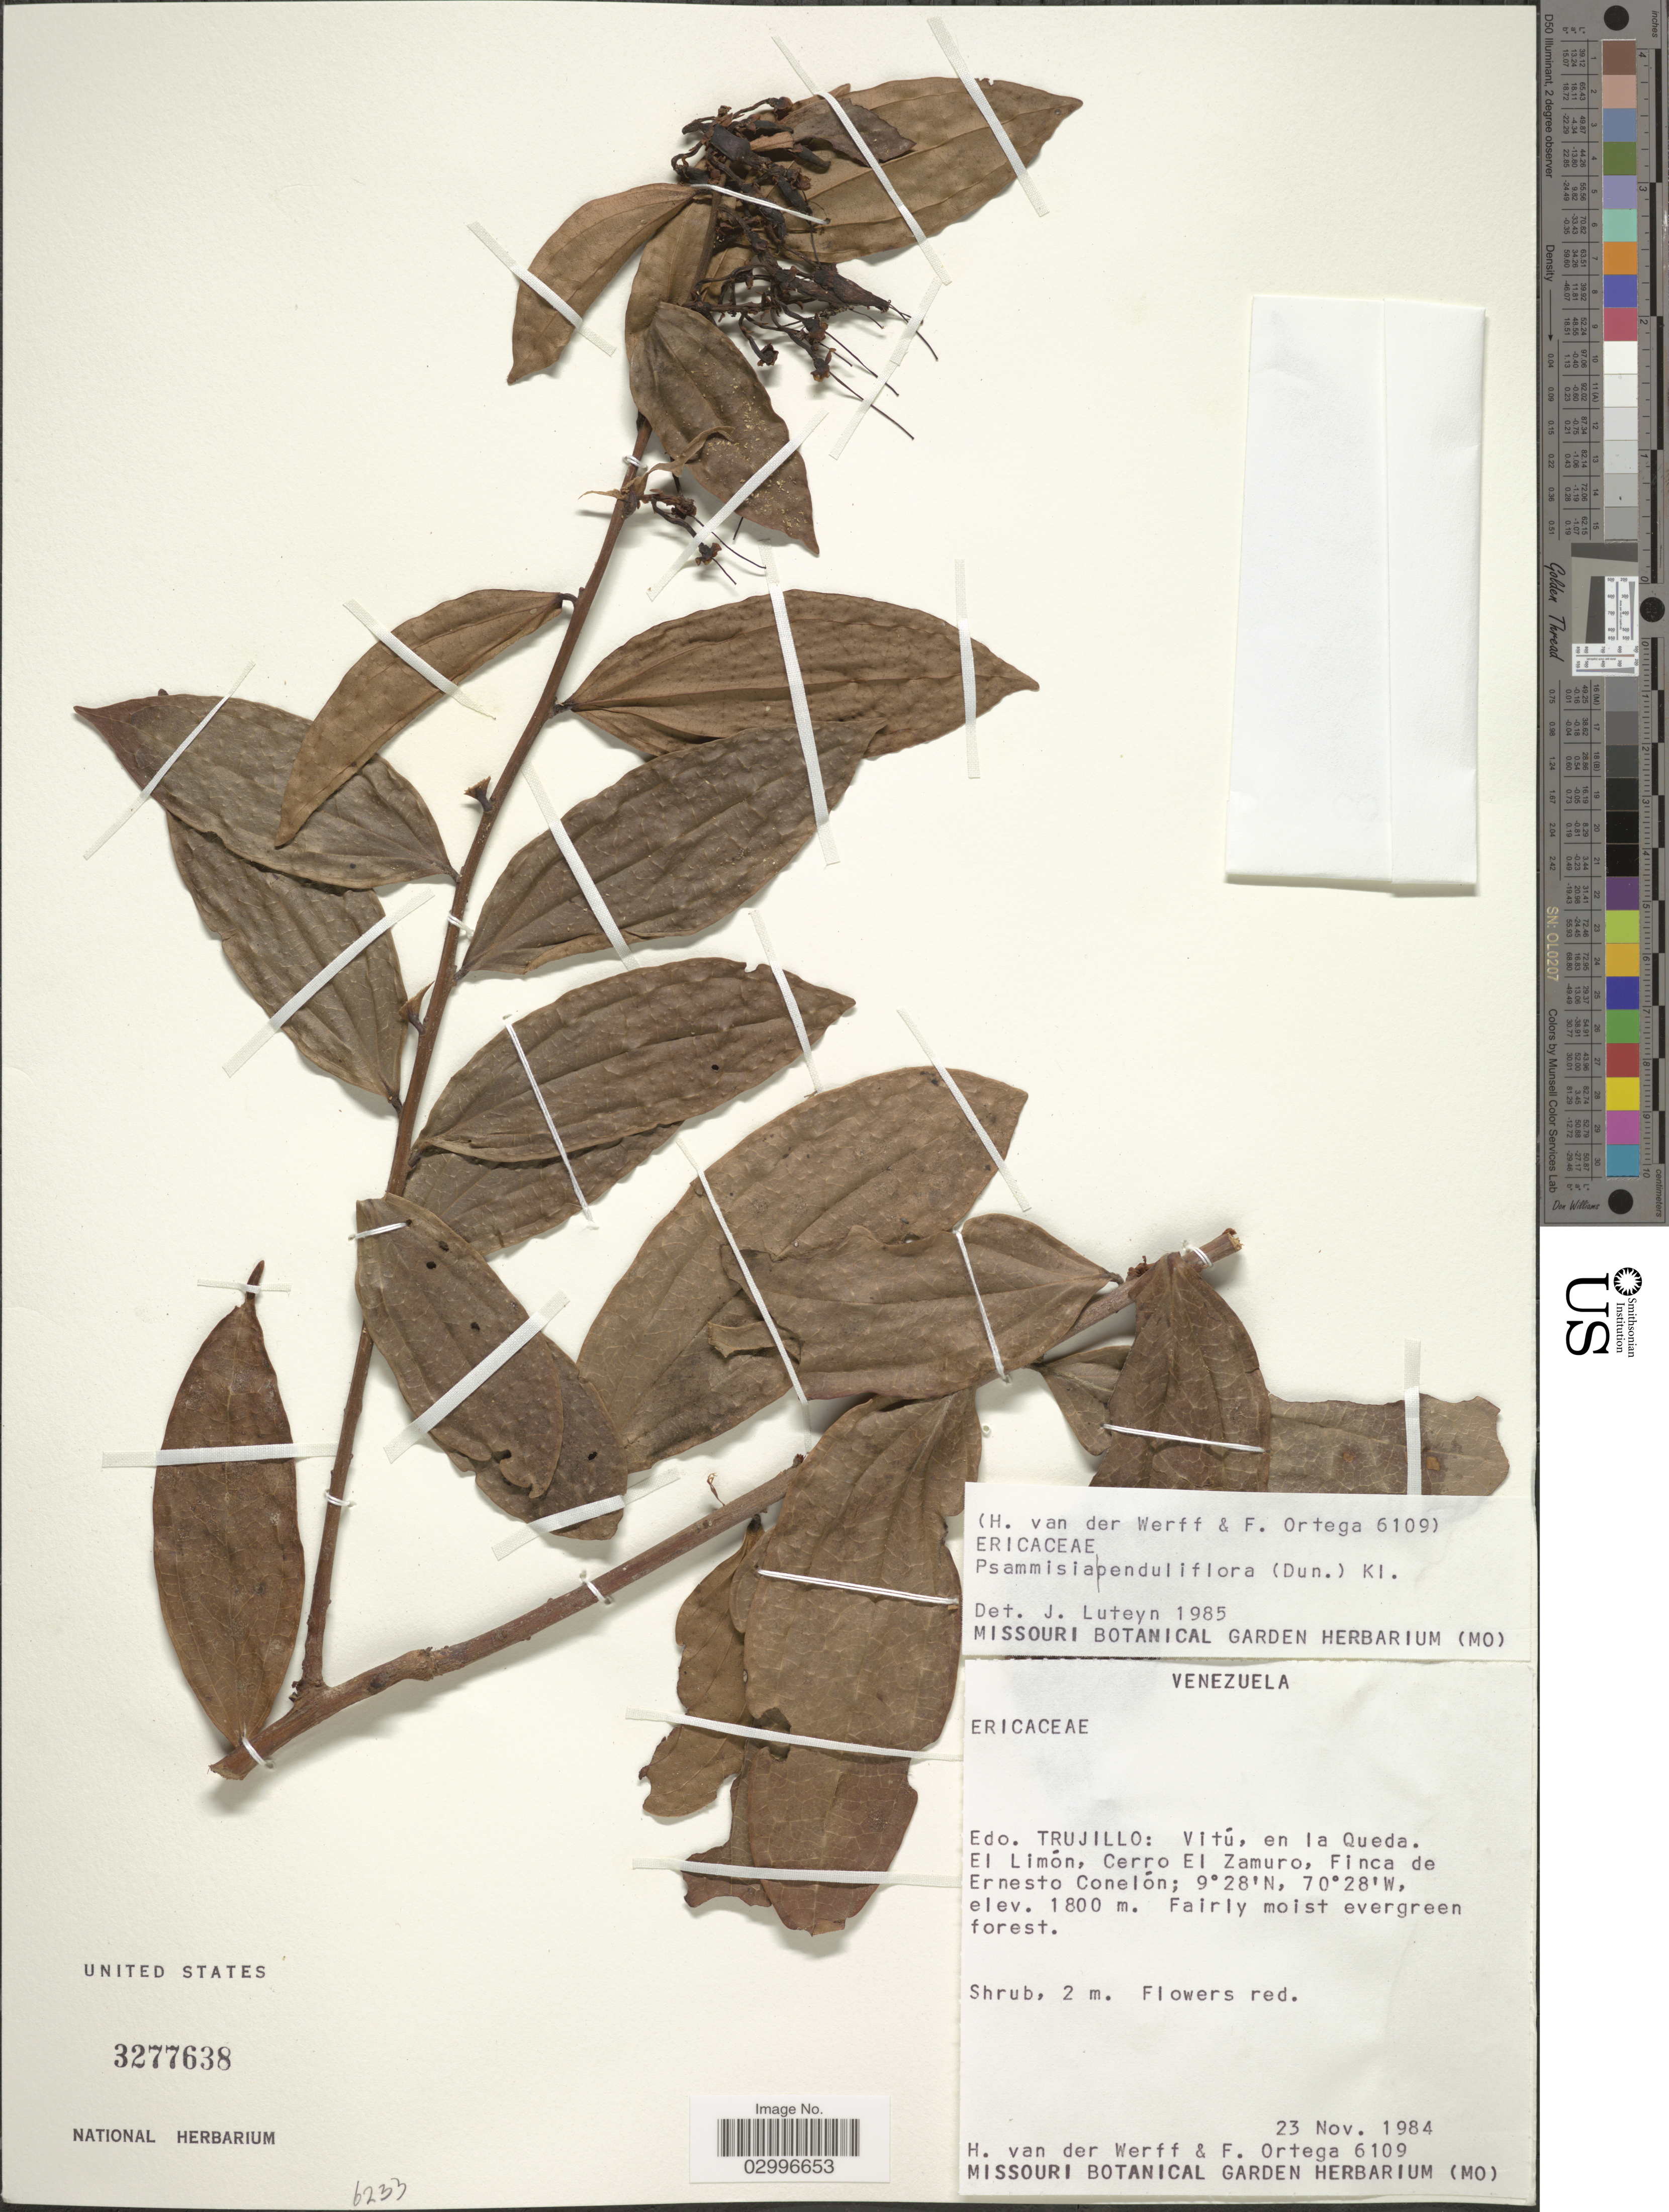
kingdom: Plantae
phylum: Tracheophyta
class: Magnoliopsida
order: Ericales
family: Ericaceae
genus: Psammisia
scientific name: Psammisia penduliflora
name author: (Dunal) Klotzsch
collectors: H. van der Werff & F. J. Ortega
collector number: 6109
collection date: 1984-11-23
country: Venezuela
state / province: Trujillo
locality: Vitú, en la Queda El Limón, Cerro El Zamuro, Finca de Ernesto Conelón.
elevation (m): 1800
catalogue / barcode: US 3277638